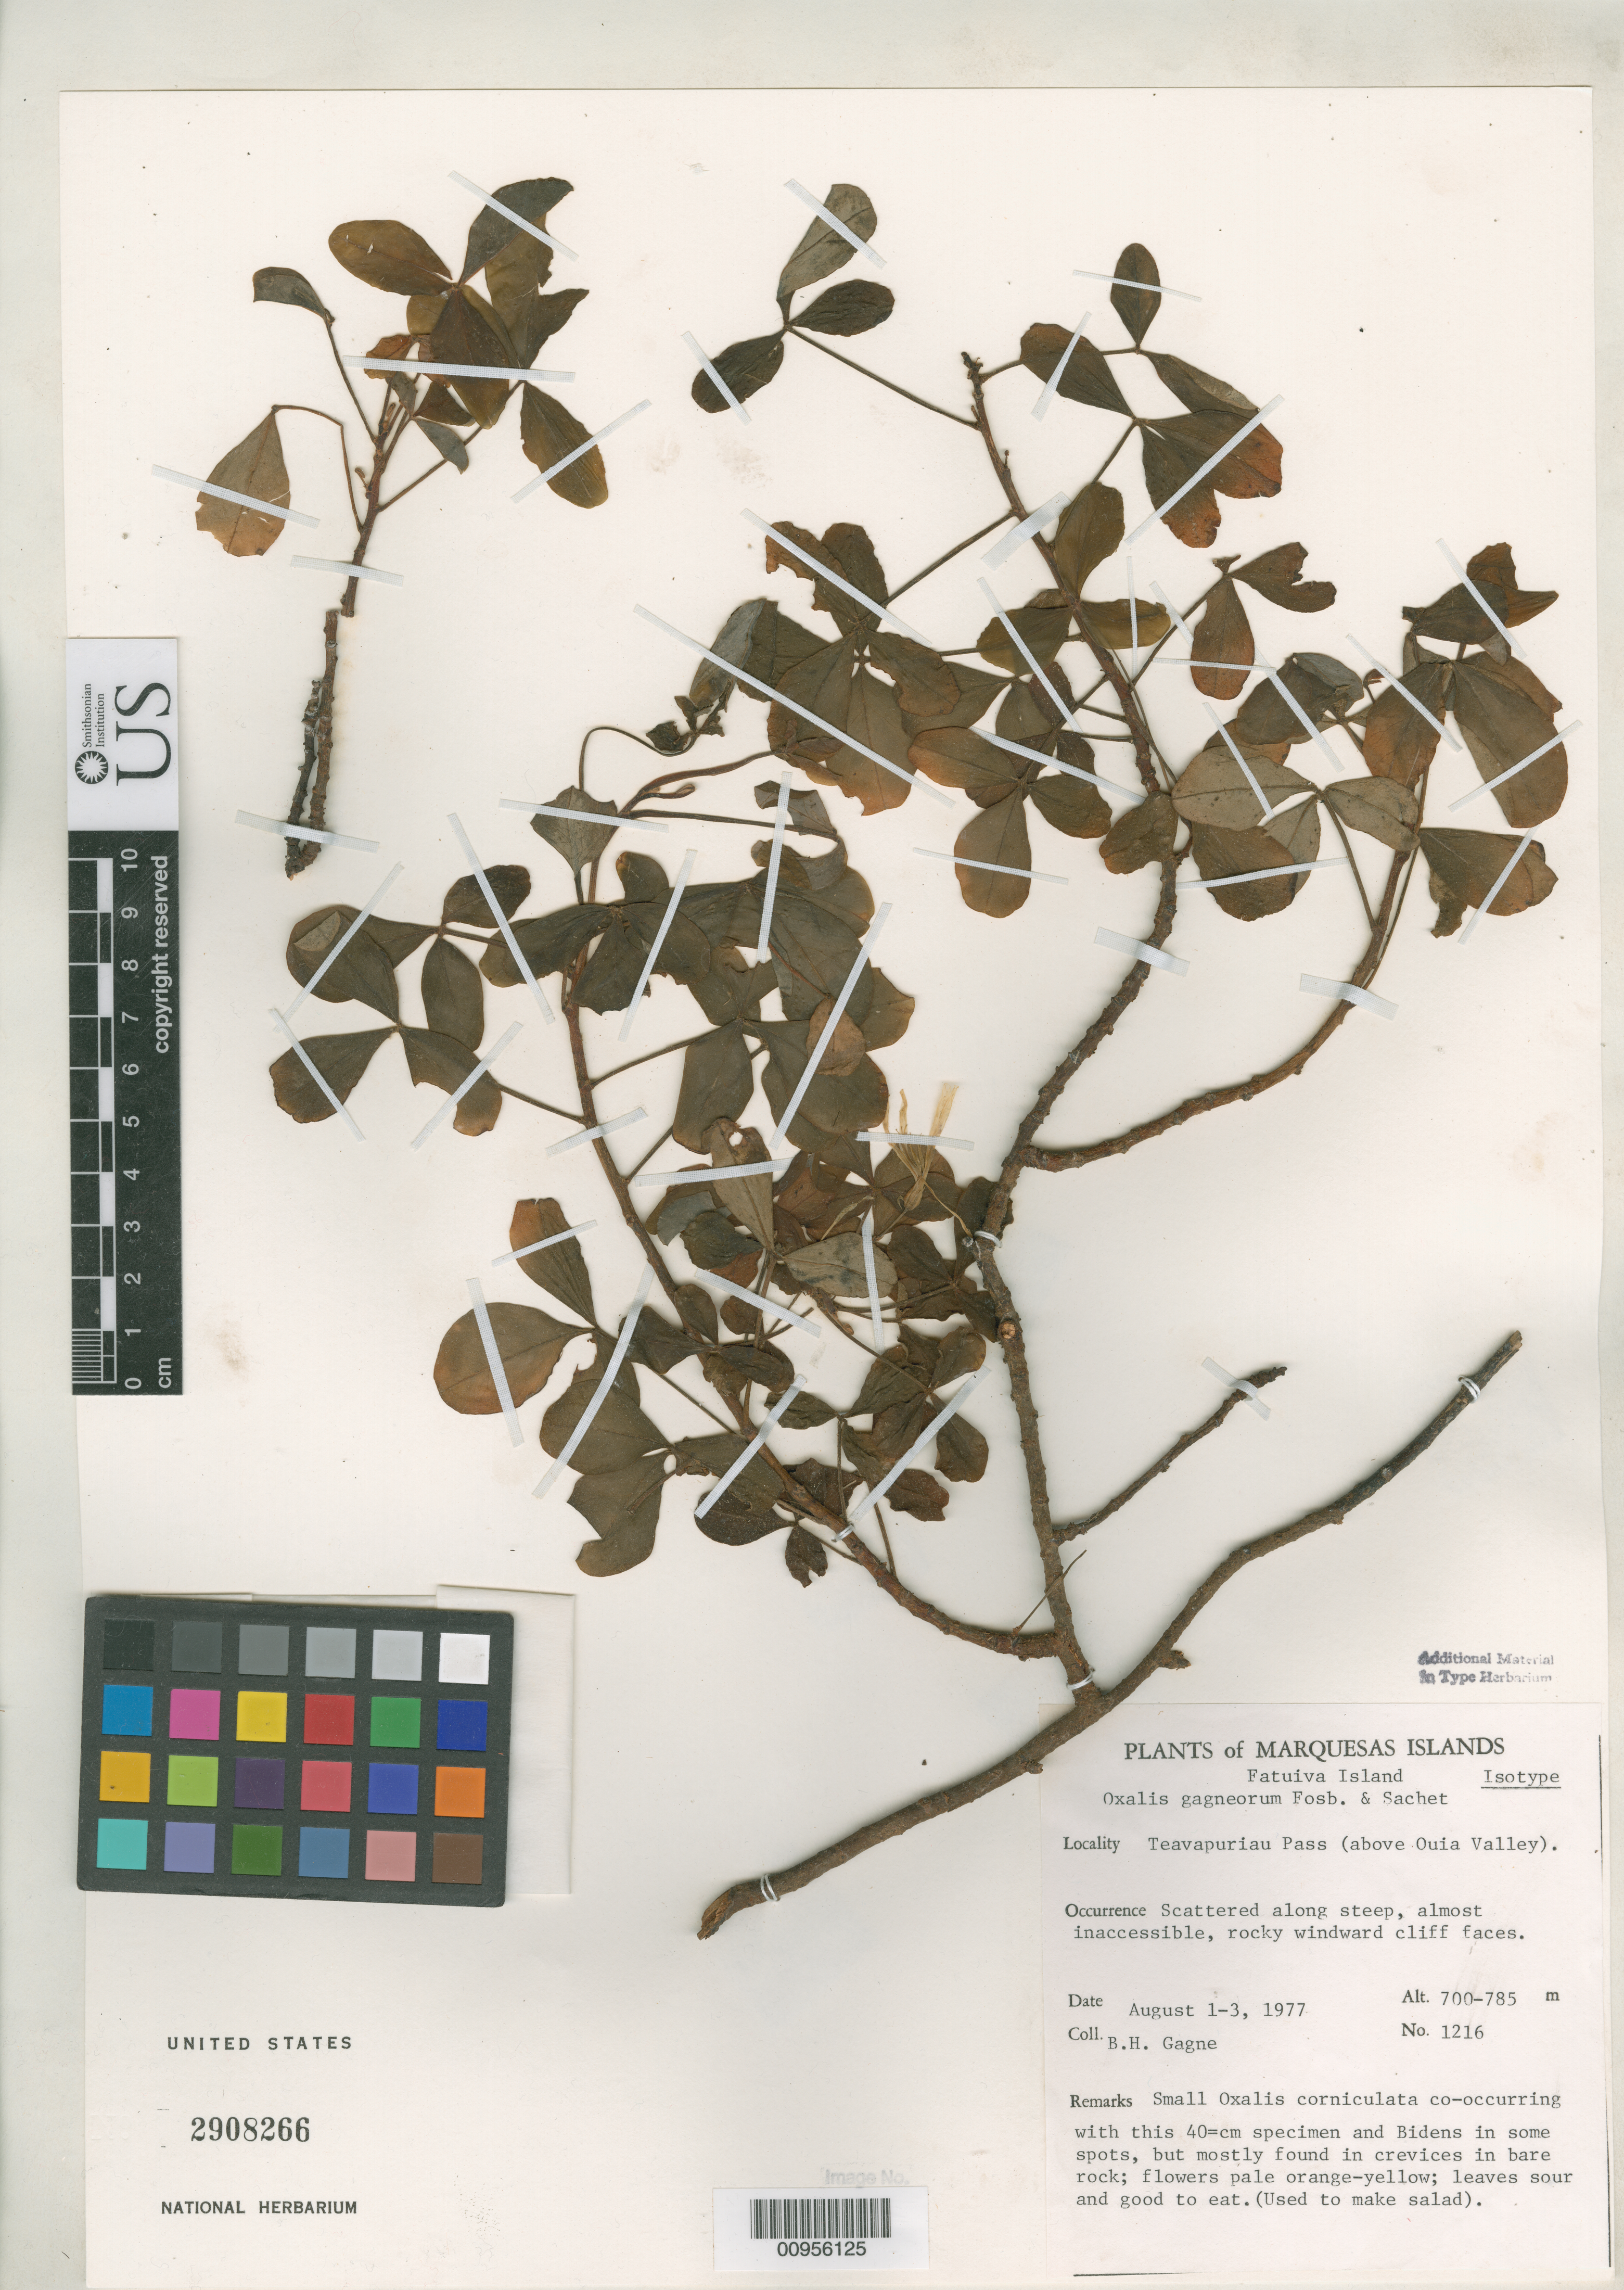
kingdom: Plantae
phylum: Tracheophyta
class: Magnoliopsida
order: Oxalidales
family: Oxalidaceae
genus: Oxalis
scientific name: Oxalis gagneorum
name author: Fosberg & Sachet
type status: Isotype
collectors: B. H. Gagné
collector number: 1216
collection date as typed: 01 Aug 1977 to 03 Aug 1977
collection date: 1977-08-01/1977-08-03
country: French Polynesia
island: Fatu Hiva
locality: Teavapuhiau Pass (above Ouia Valley).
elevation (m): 700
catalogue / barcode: US 2908266